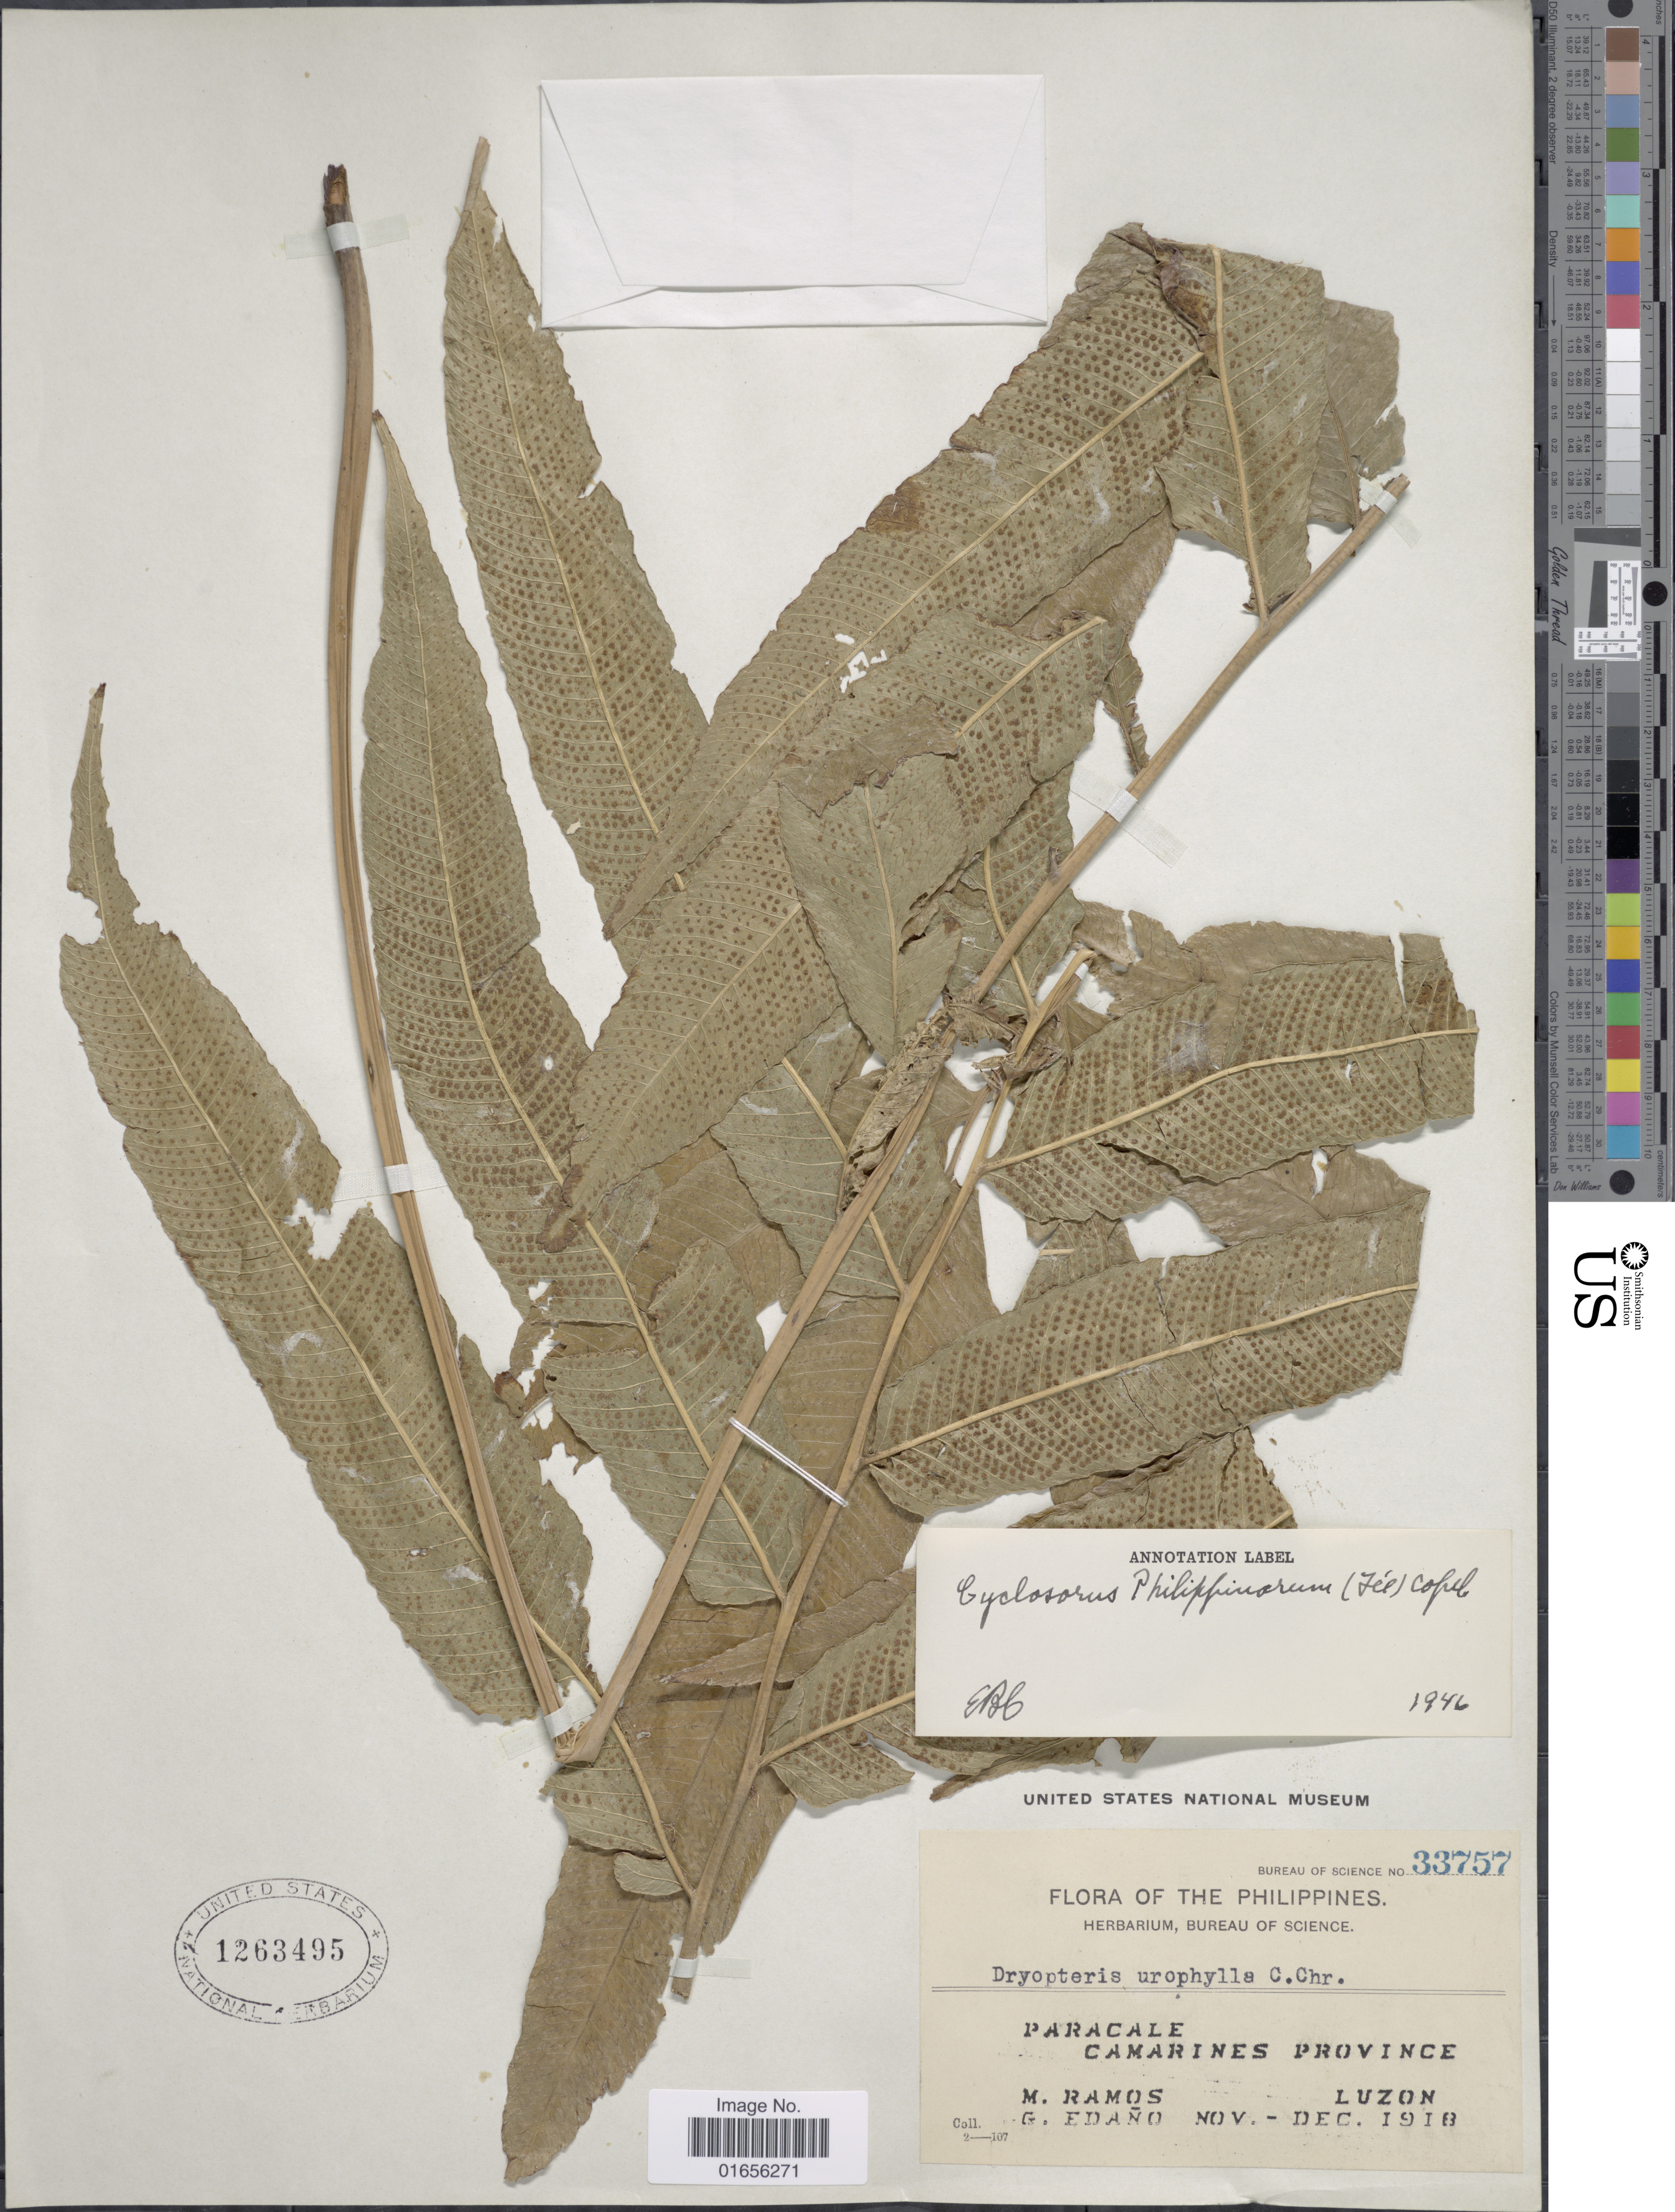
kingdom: Plantae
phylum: Tracheophyta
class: Polypodiopsida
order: Polypodiales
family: Thelypteridaceae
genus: Pronephrium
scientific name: Pronephrium philippinarum comb. ined.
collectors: M. Ramos & G. Edaño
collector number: Bureau of Science 33757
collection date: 1918-11/1918-12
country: Philippines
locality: The Philippines, Paracalem Camarines Province, Luzon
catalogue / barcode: US 1263495